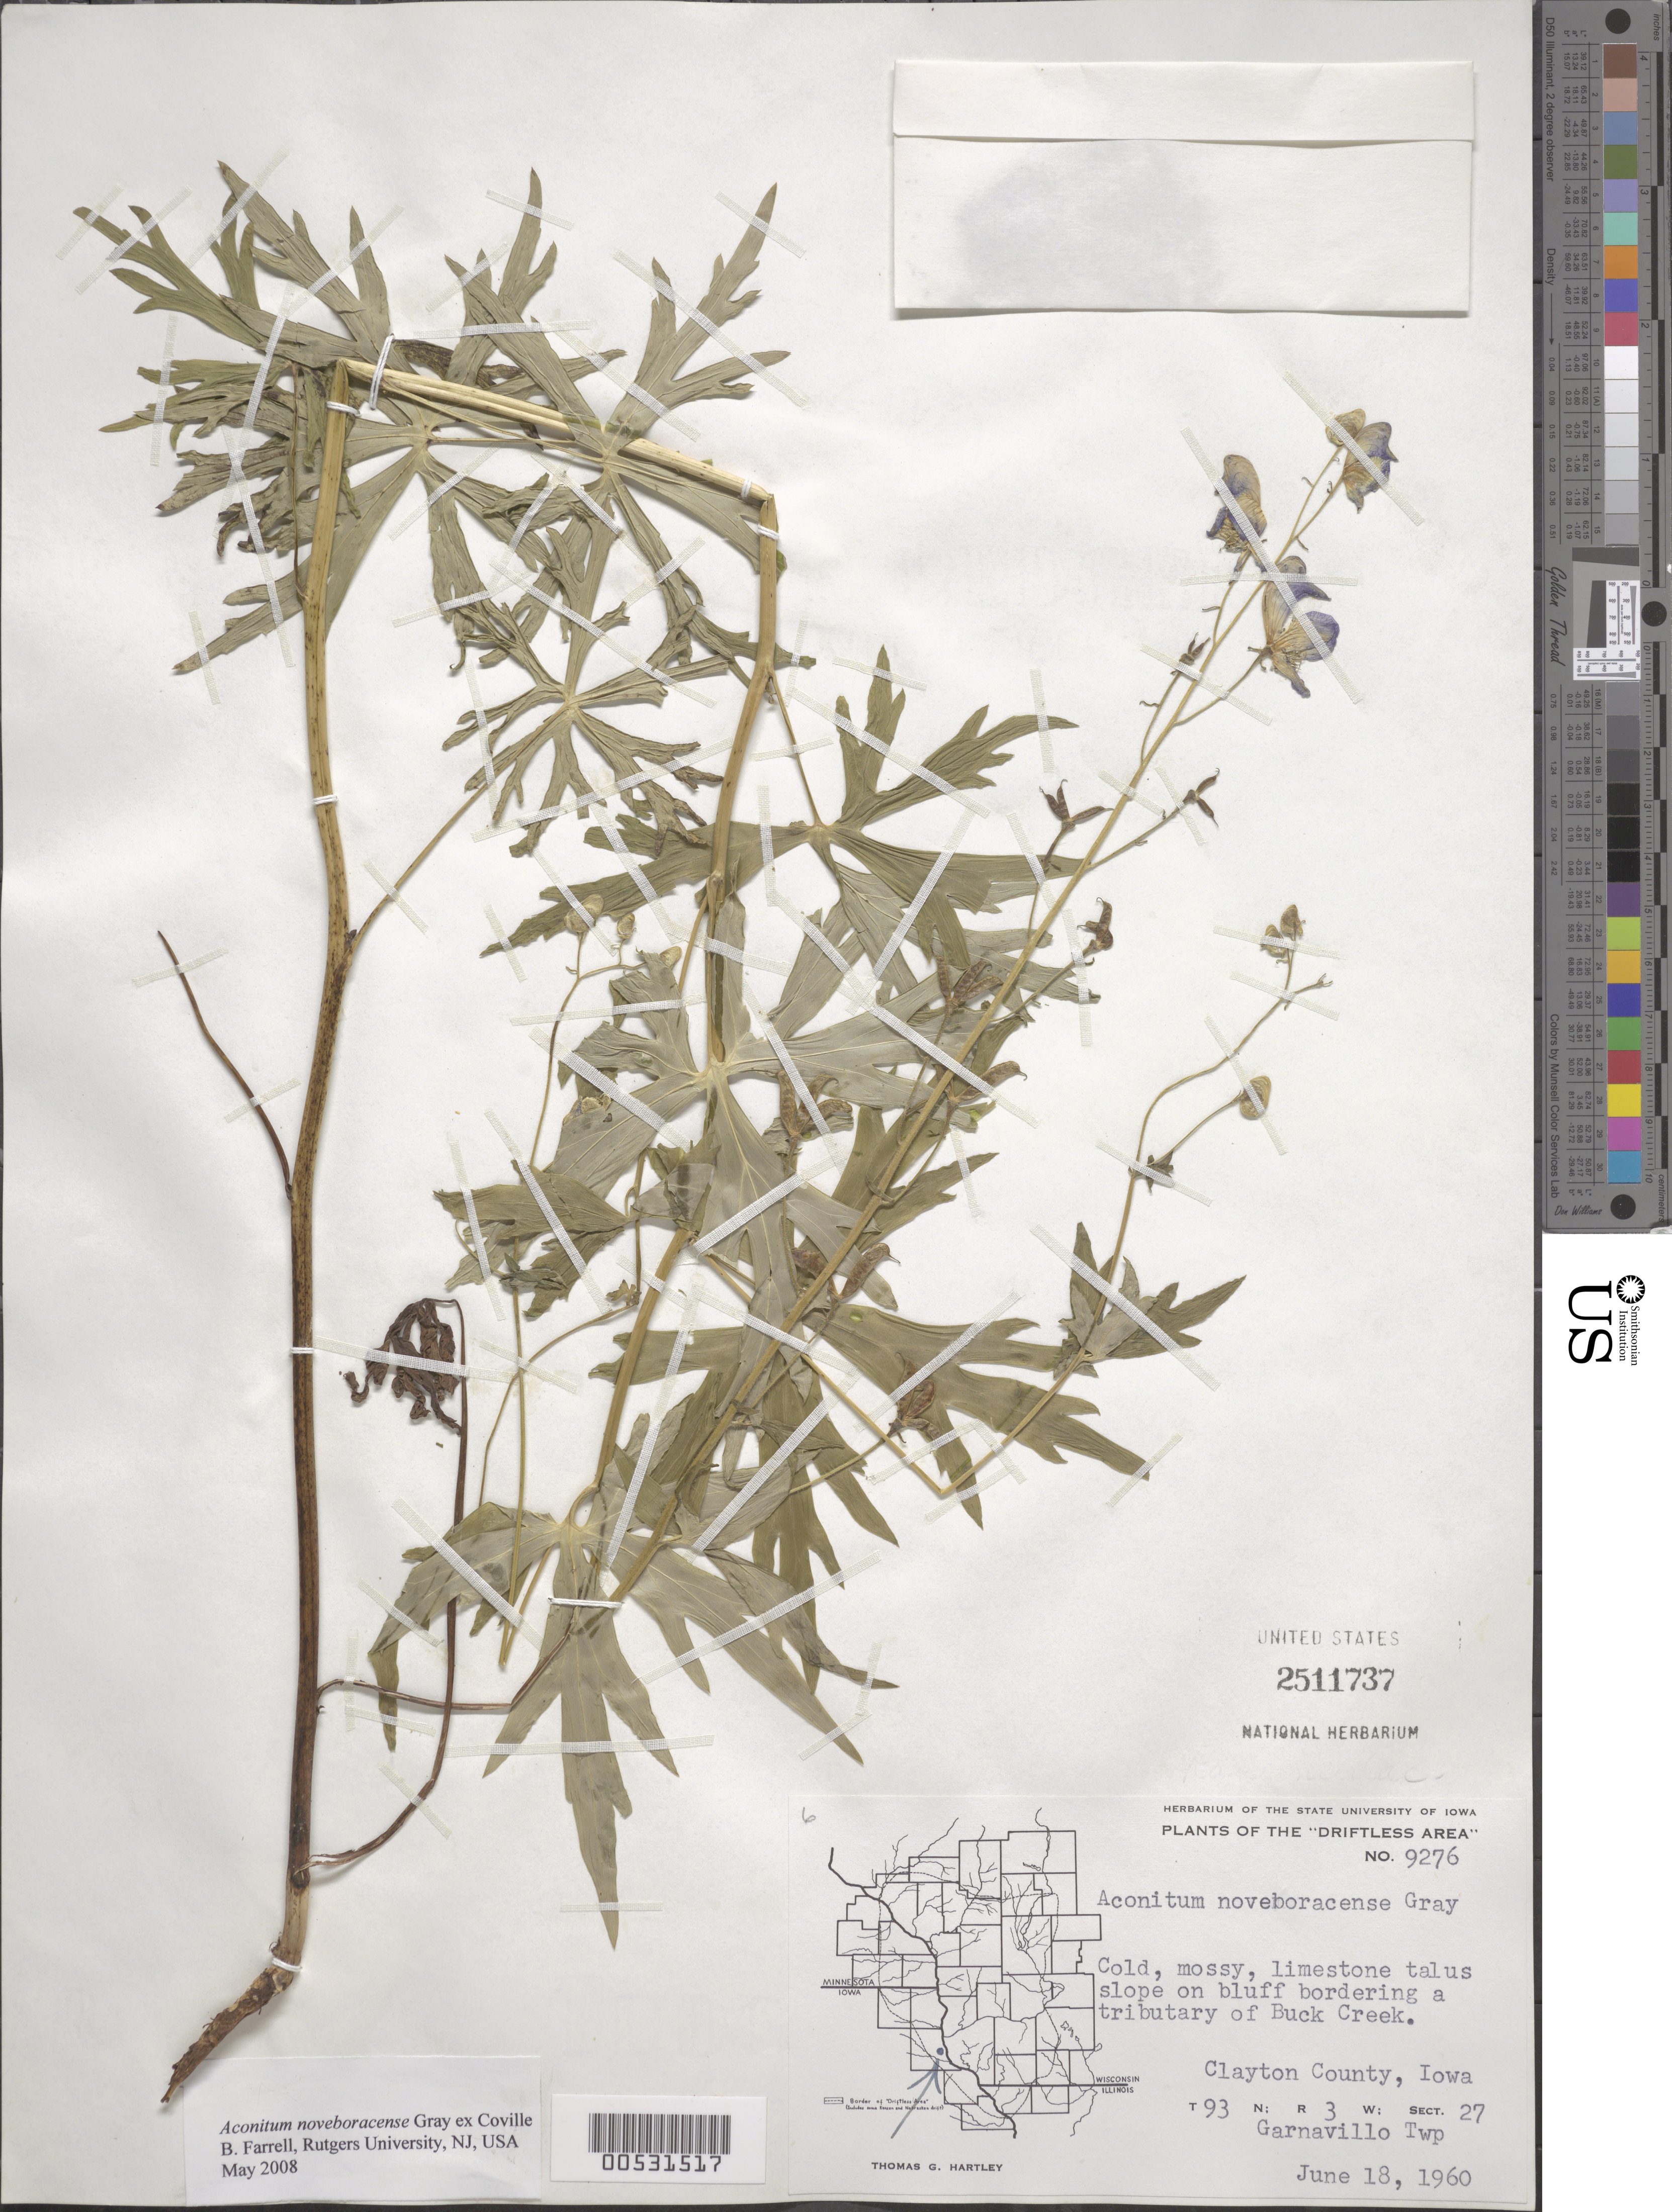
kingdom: Plantae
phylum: Tracheophyta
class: Magnoliopsida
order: Ranunculales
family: Ranunculaceae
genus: Aconitum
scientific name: Aconitum noveboracense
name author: A. Gray ex Coville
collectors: T. G. Hartley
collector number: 9276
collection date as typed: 18 Jun 1960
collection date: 1960-06-18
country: United States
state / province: Iowa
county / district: Clayton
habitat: Cold, mossy, limestone talus slope.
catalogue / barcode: US 2511737